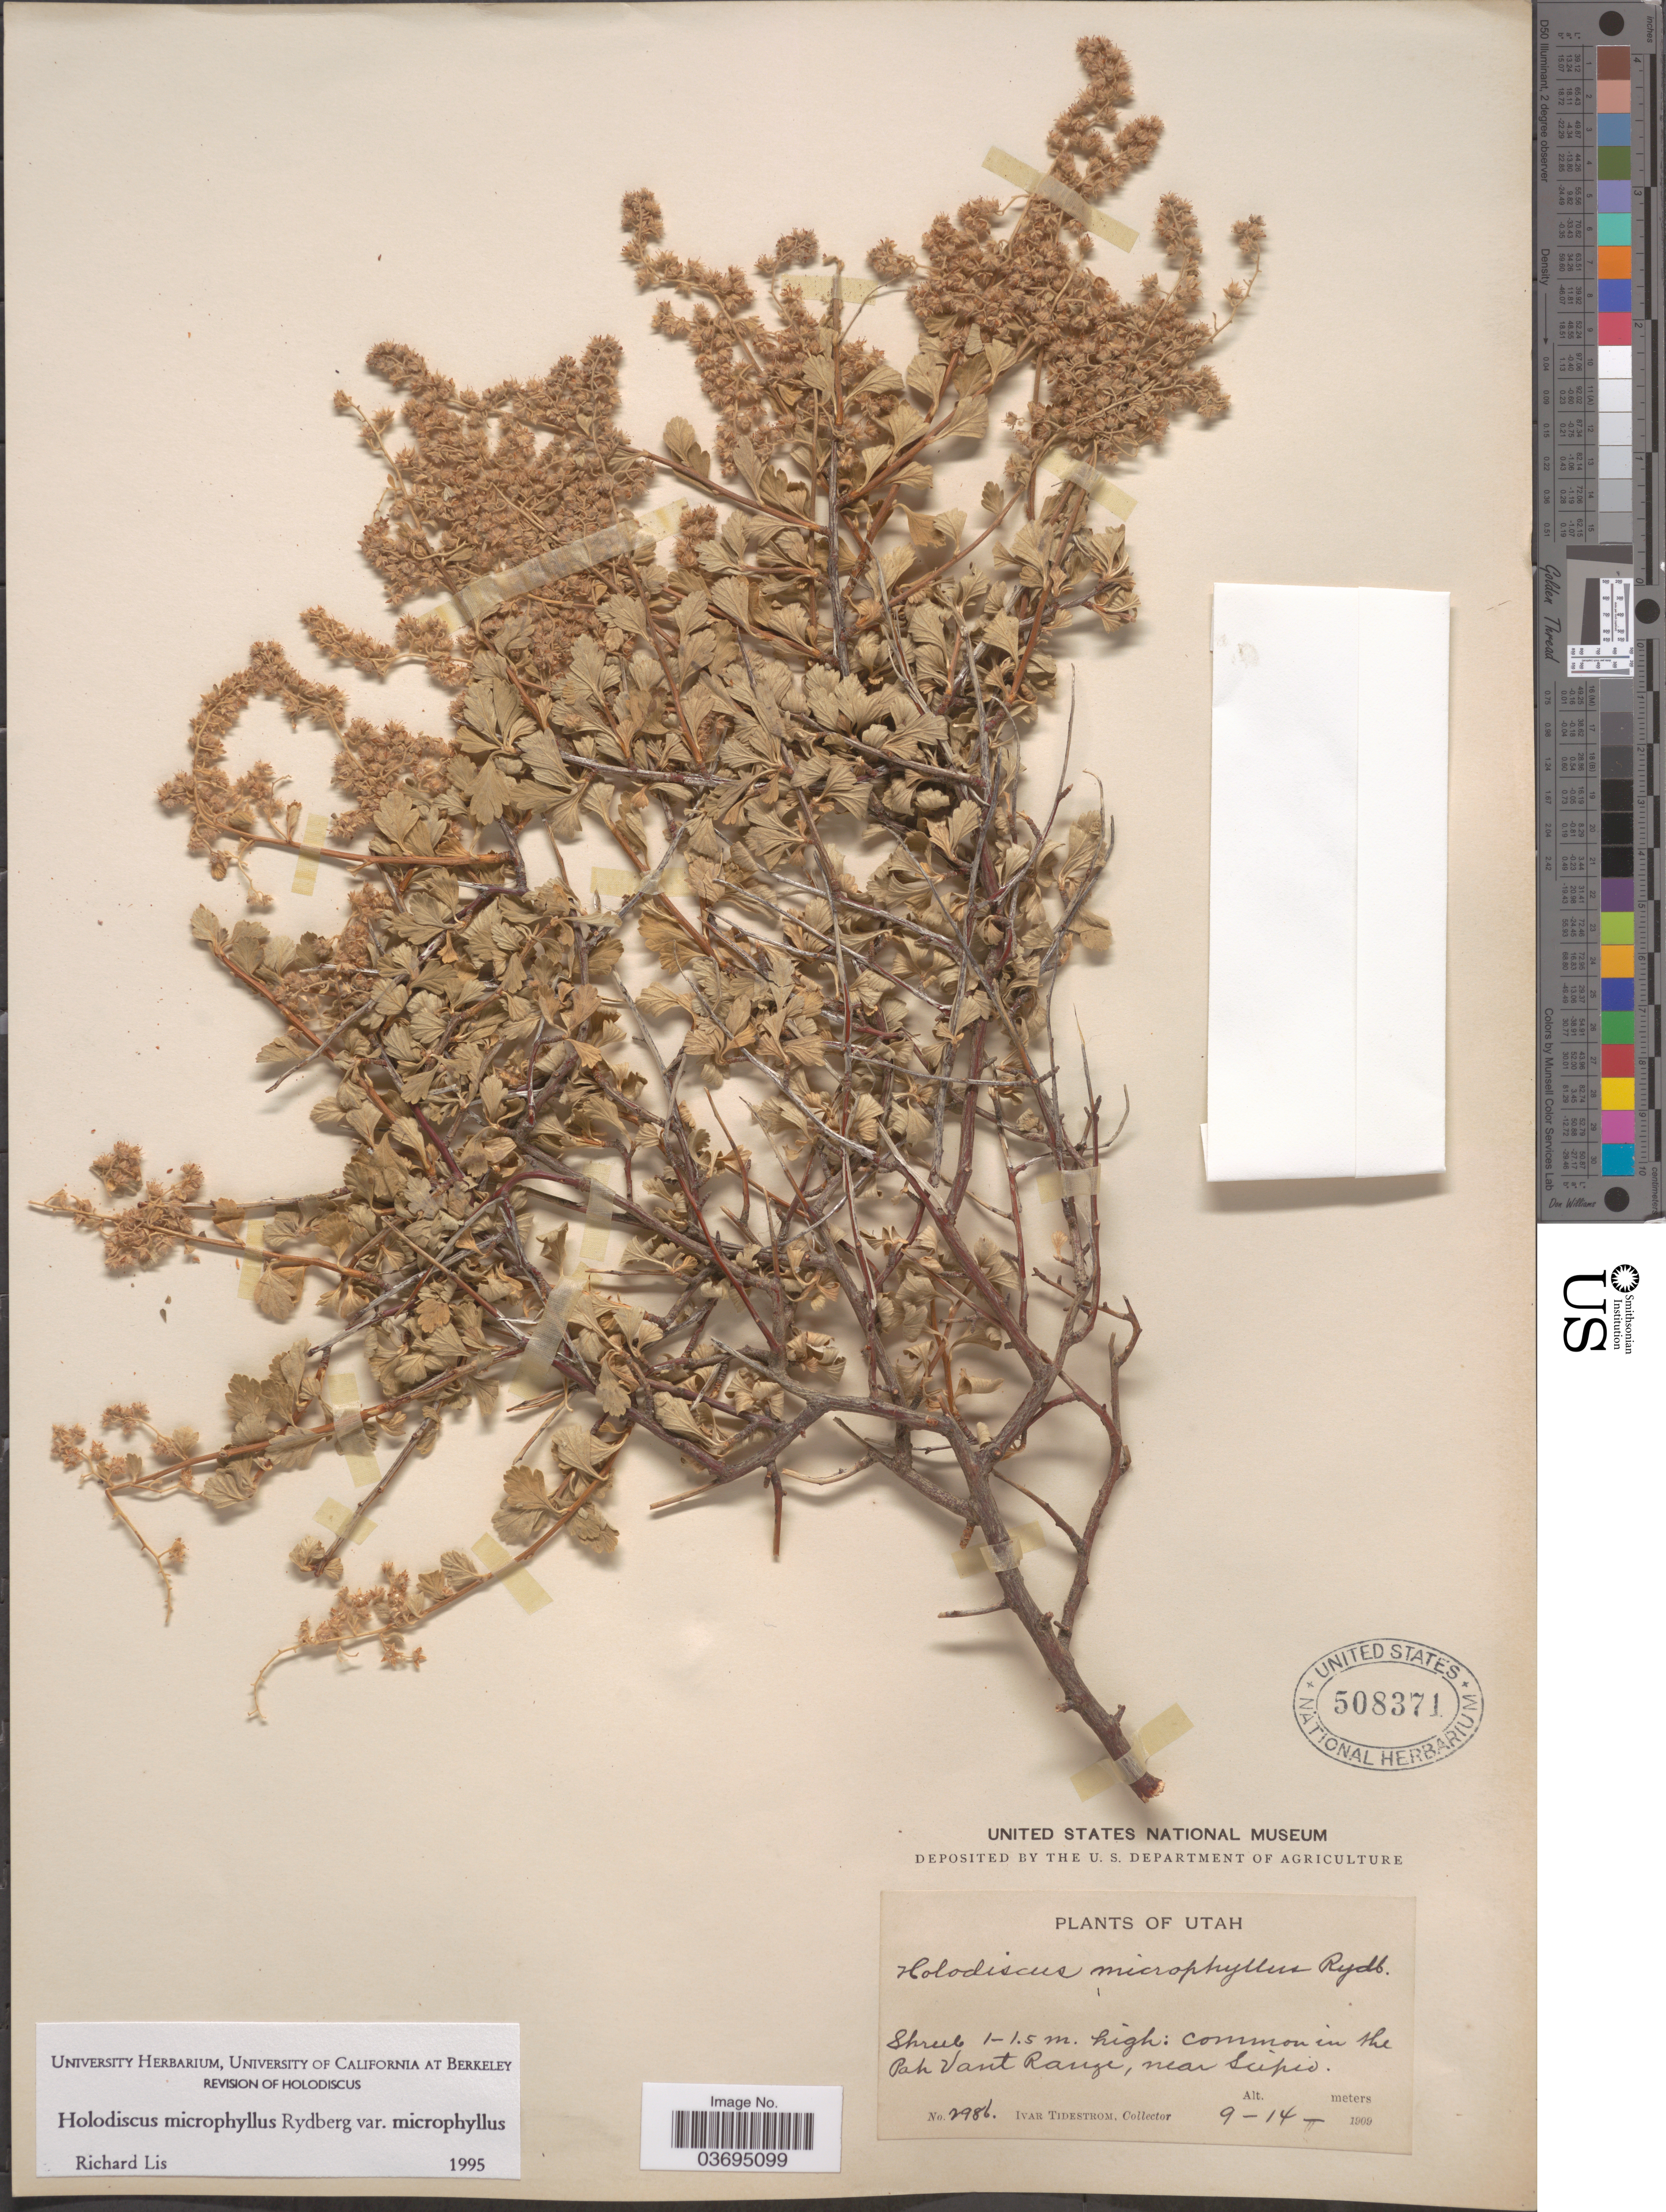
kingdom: Plantae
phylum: Tracheophyta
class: Magnoliopsida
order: Rosales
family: Rosaceae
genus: Holodiscus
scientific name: Holodiscus discolor var. microphyllus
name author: (Rydb.) Jeps.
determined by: Strong, Mark T., (BOT), Smithsonian Institution - National Museum of Natural History (UNITED STATES)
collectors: I. F. Tidestrom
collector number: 2986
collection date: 1909-09-14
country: United States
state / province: Utah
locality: Pah Vant Range, near Scipio.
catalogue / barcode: US 508371